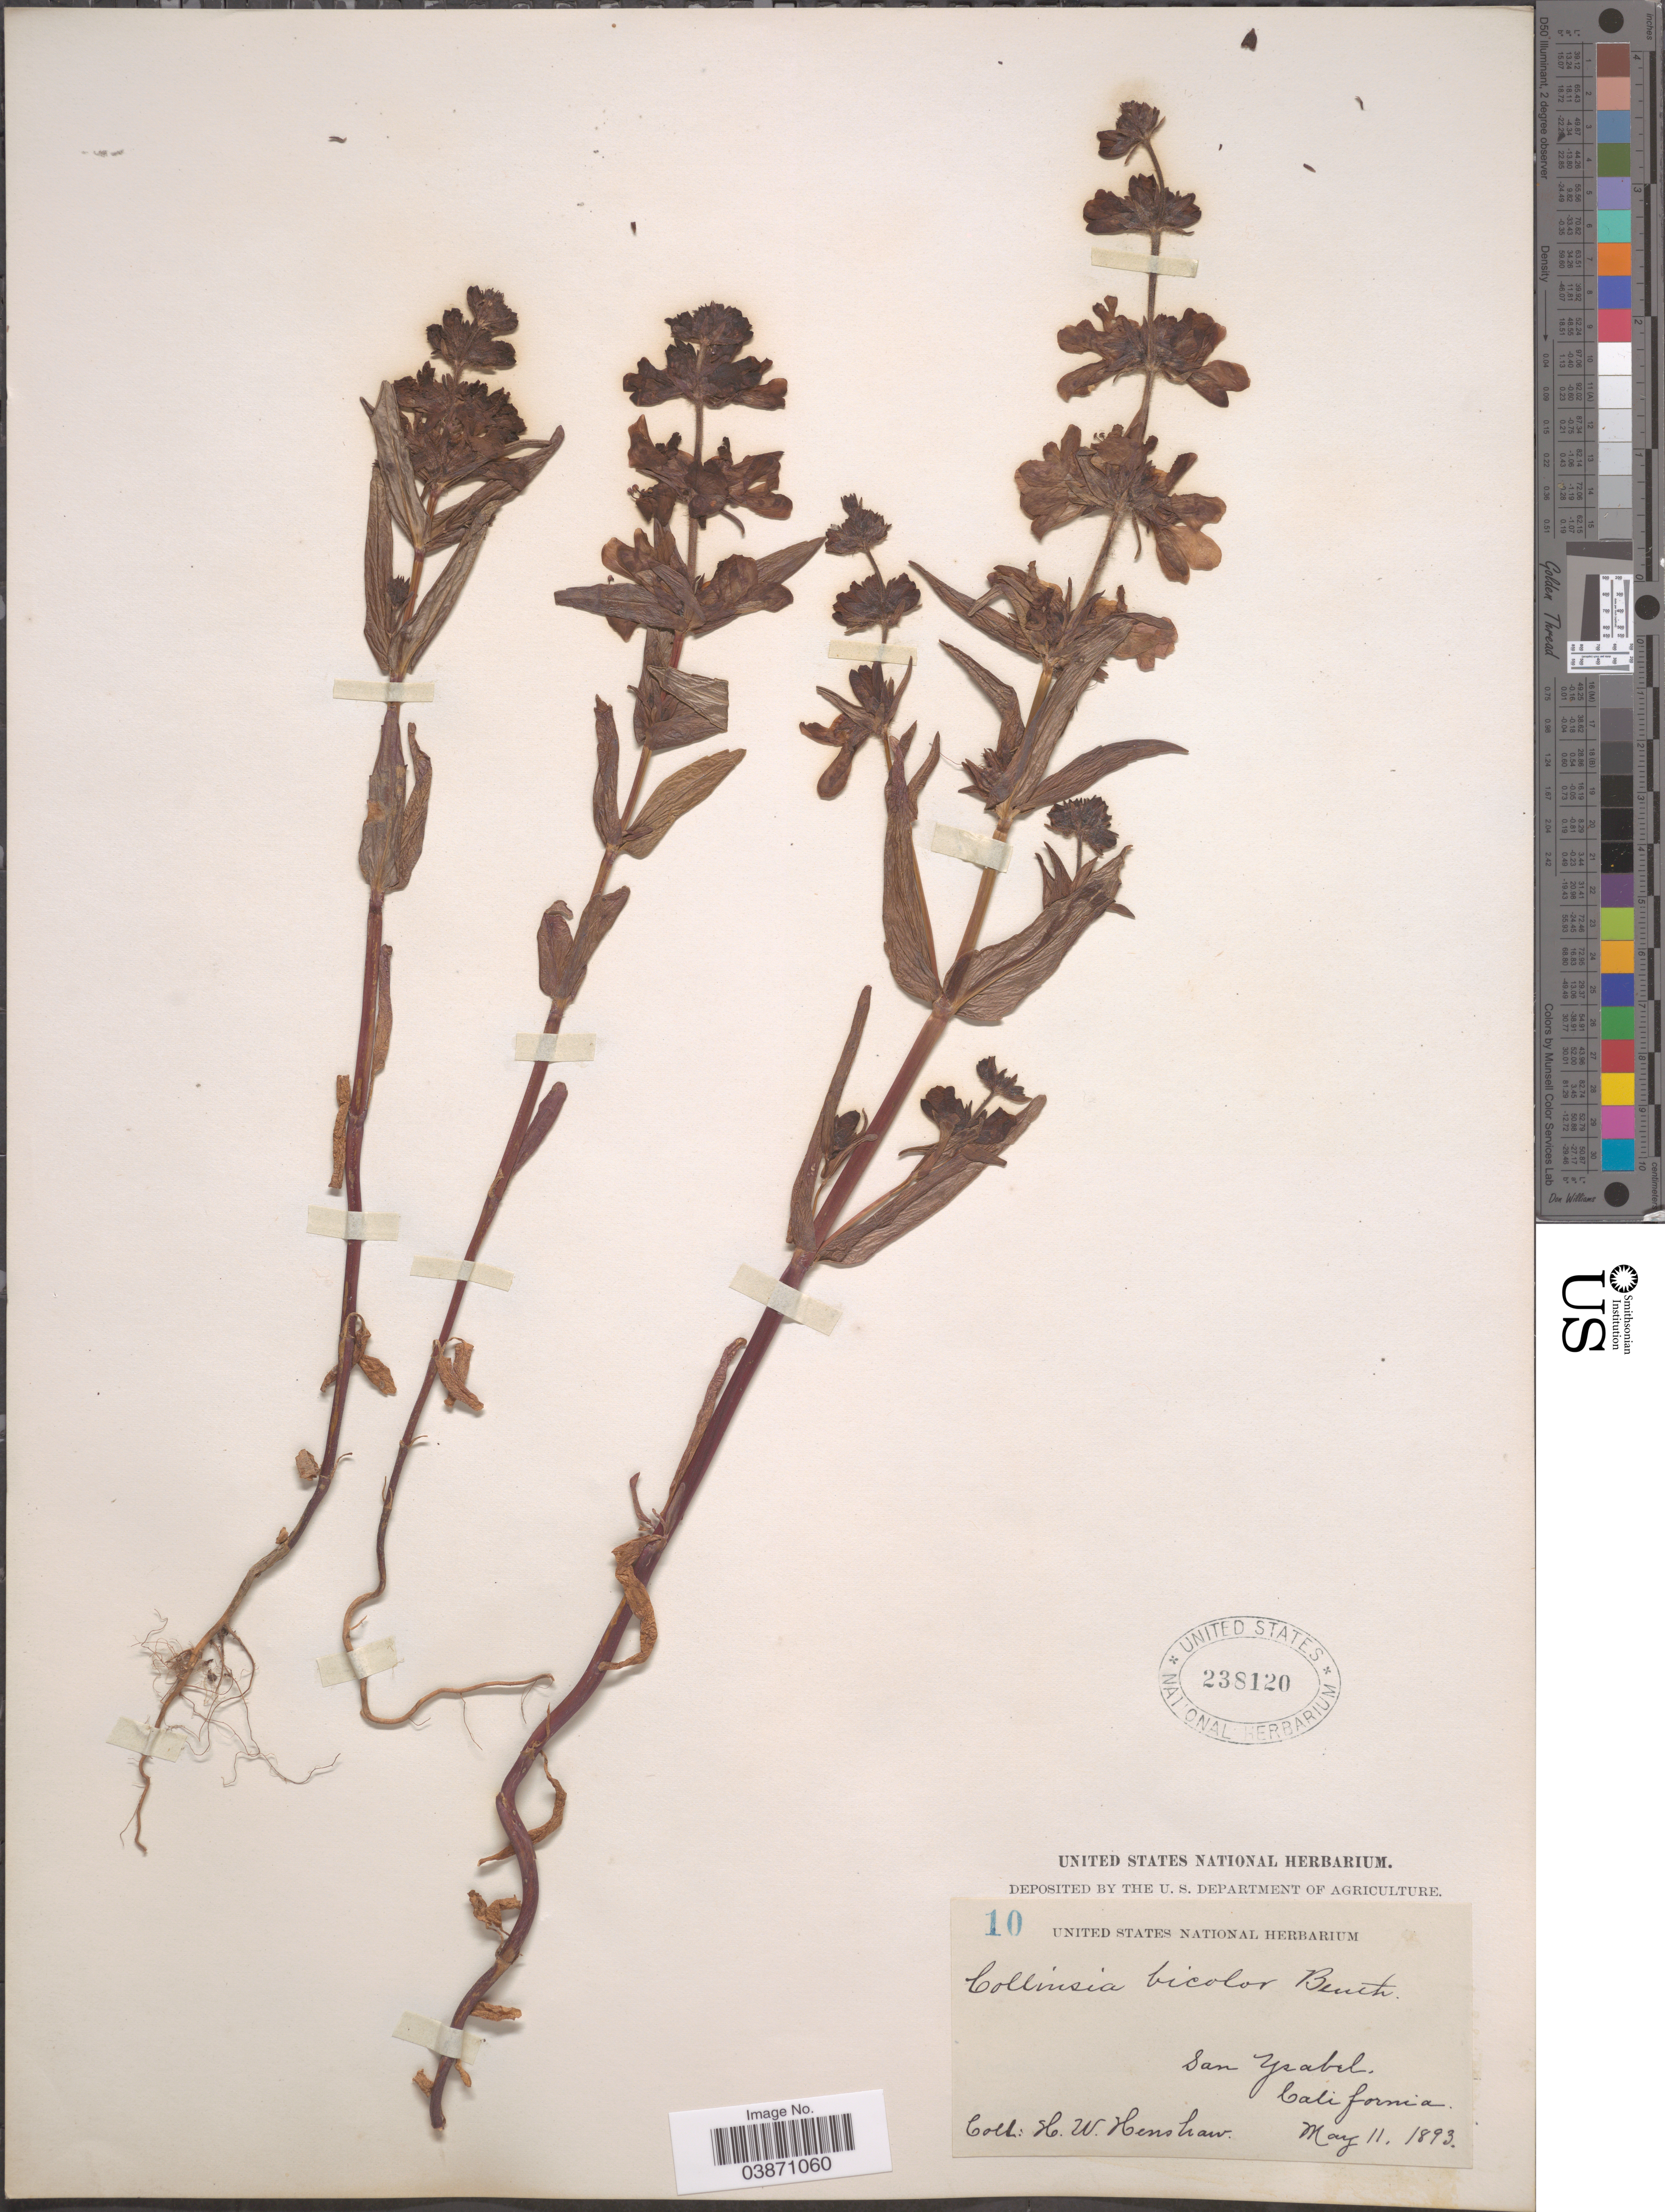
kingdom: Plantae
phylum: Tracheophyta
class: Magnoliopsida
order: Lamiales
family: Plantaginaceae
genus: Collinsia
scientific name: Collinsia bicolor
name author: Raf.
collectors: H. Henshaw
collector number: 10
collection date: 1893-05-11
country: United States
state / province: California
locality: San Ysabel.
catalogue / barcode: US 238120